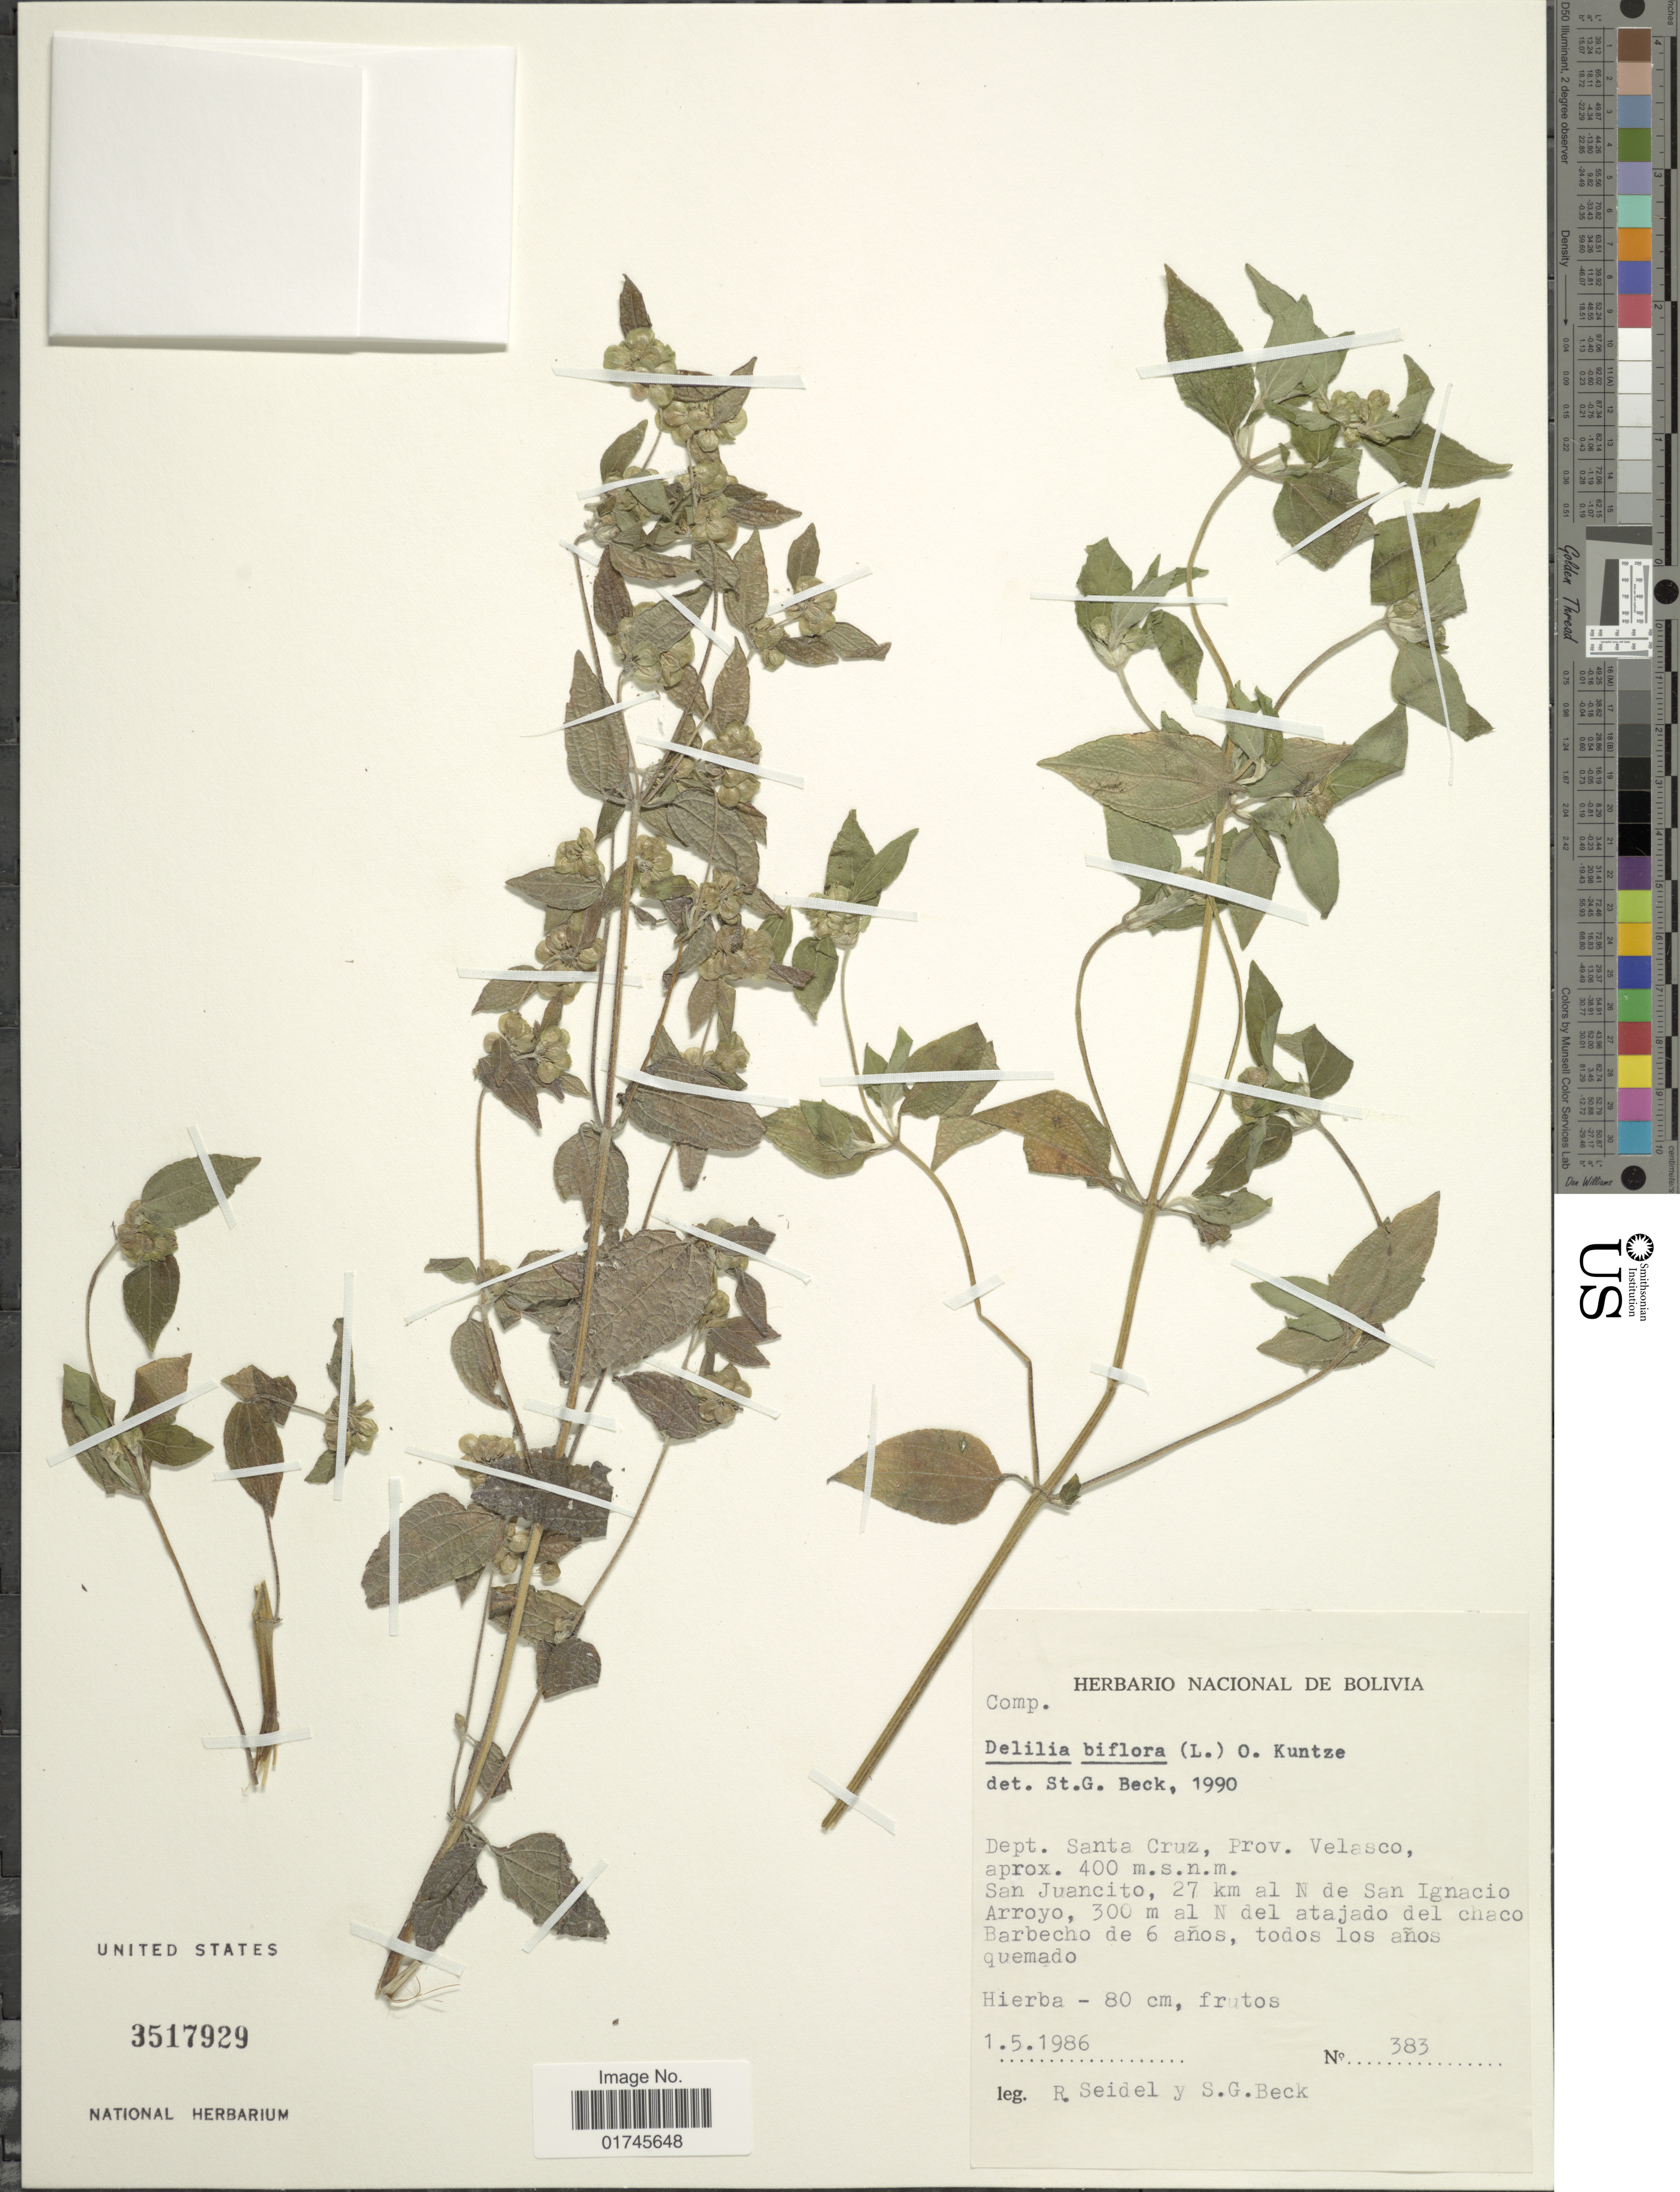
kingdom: Plantae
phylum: Tracheophyta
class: Magnoliopsida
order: Asterales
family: Asteraceae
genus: Delilia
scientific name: Delilia biflora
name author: (L.) Kuntze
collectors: R. Seidel & S. G. Beck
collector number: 383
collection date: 1986-05-01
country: Bolivia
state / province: Santa Cruz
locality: Dept. Santa Cruz, Prov. Velasco, San Juancito, 27 km al N de San Ignacio Arroyo, 300 m al N del atajado del chaco Barbecho de 6 años, todos los años quemado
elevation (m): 400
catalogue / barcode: US 3517929